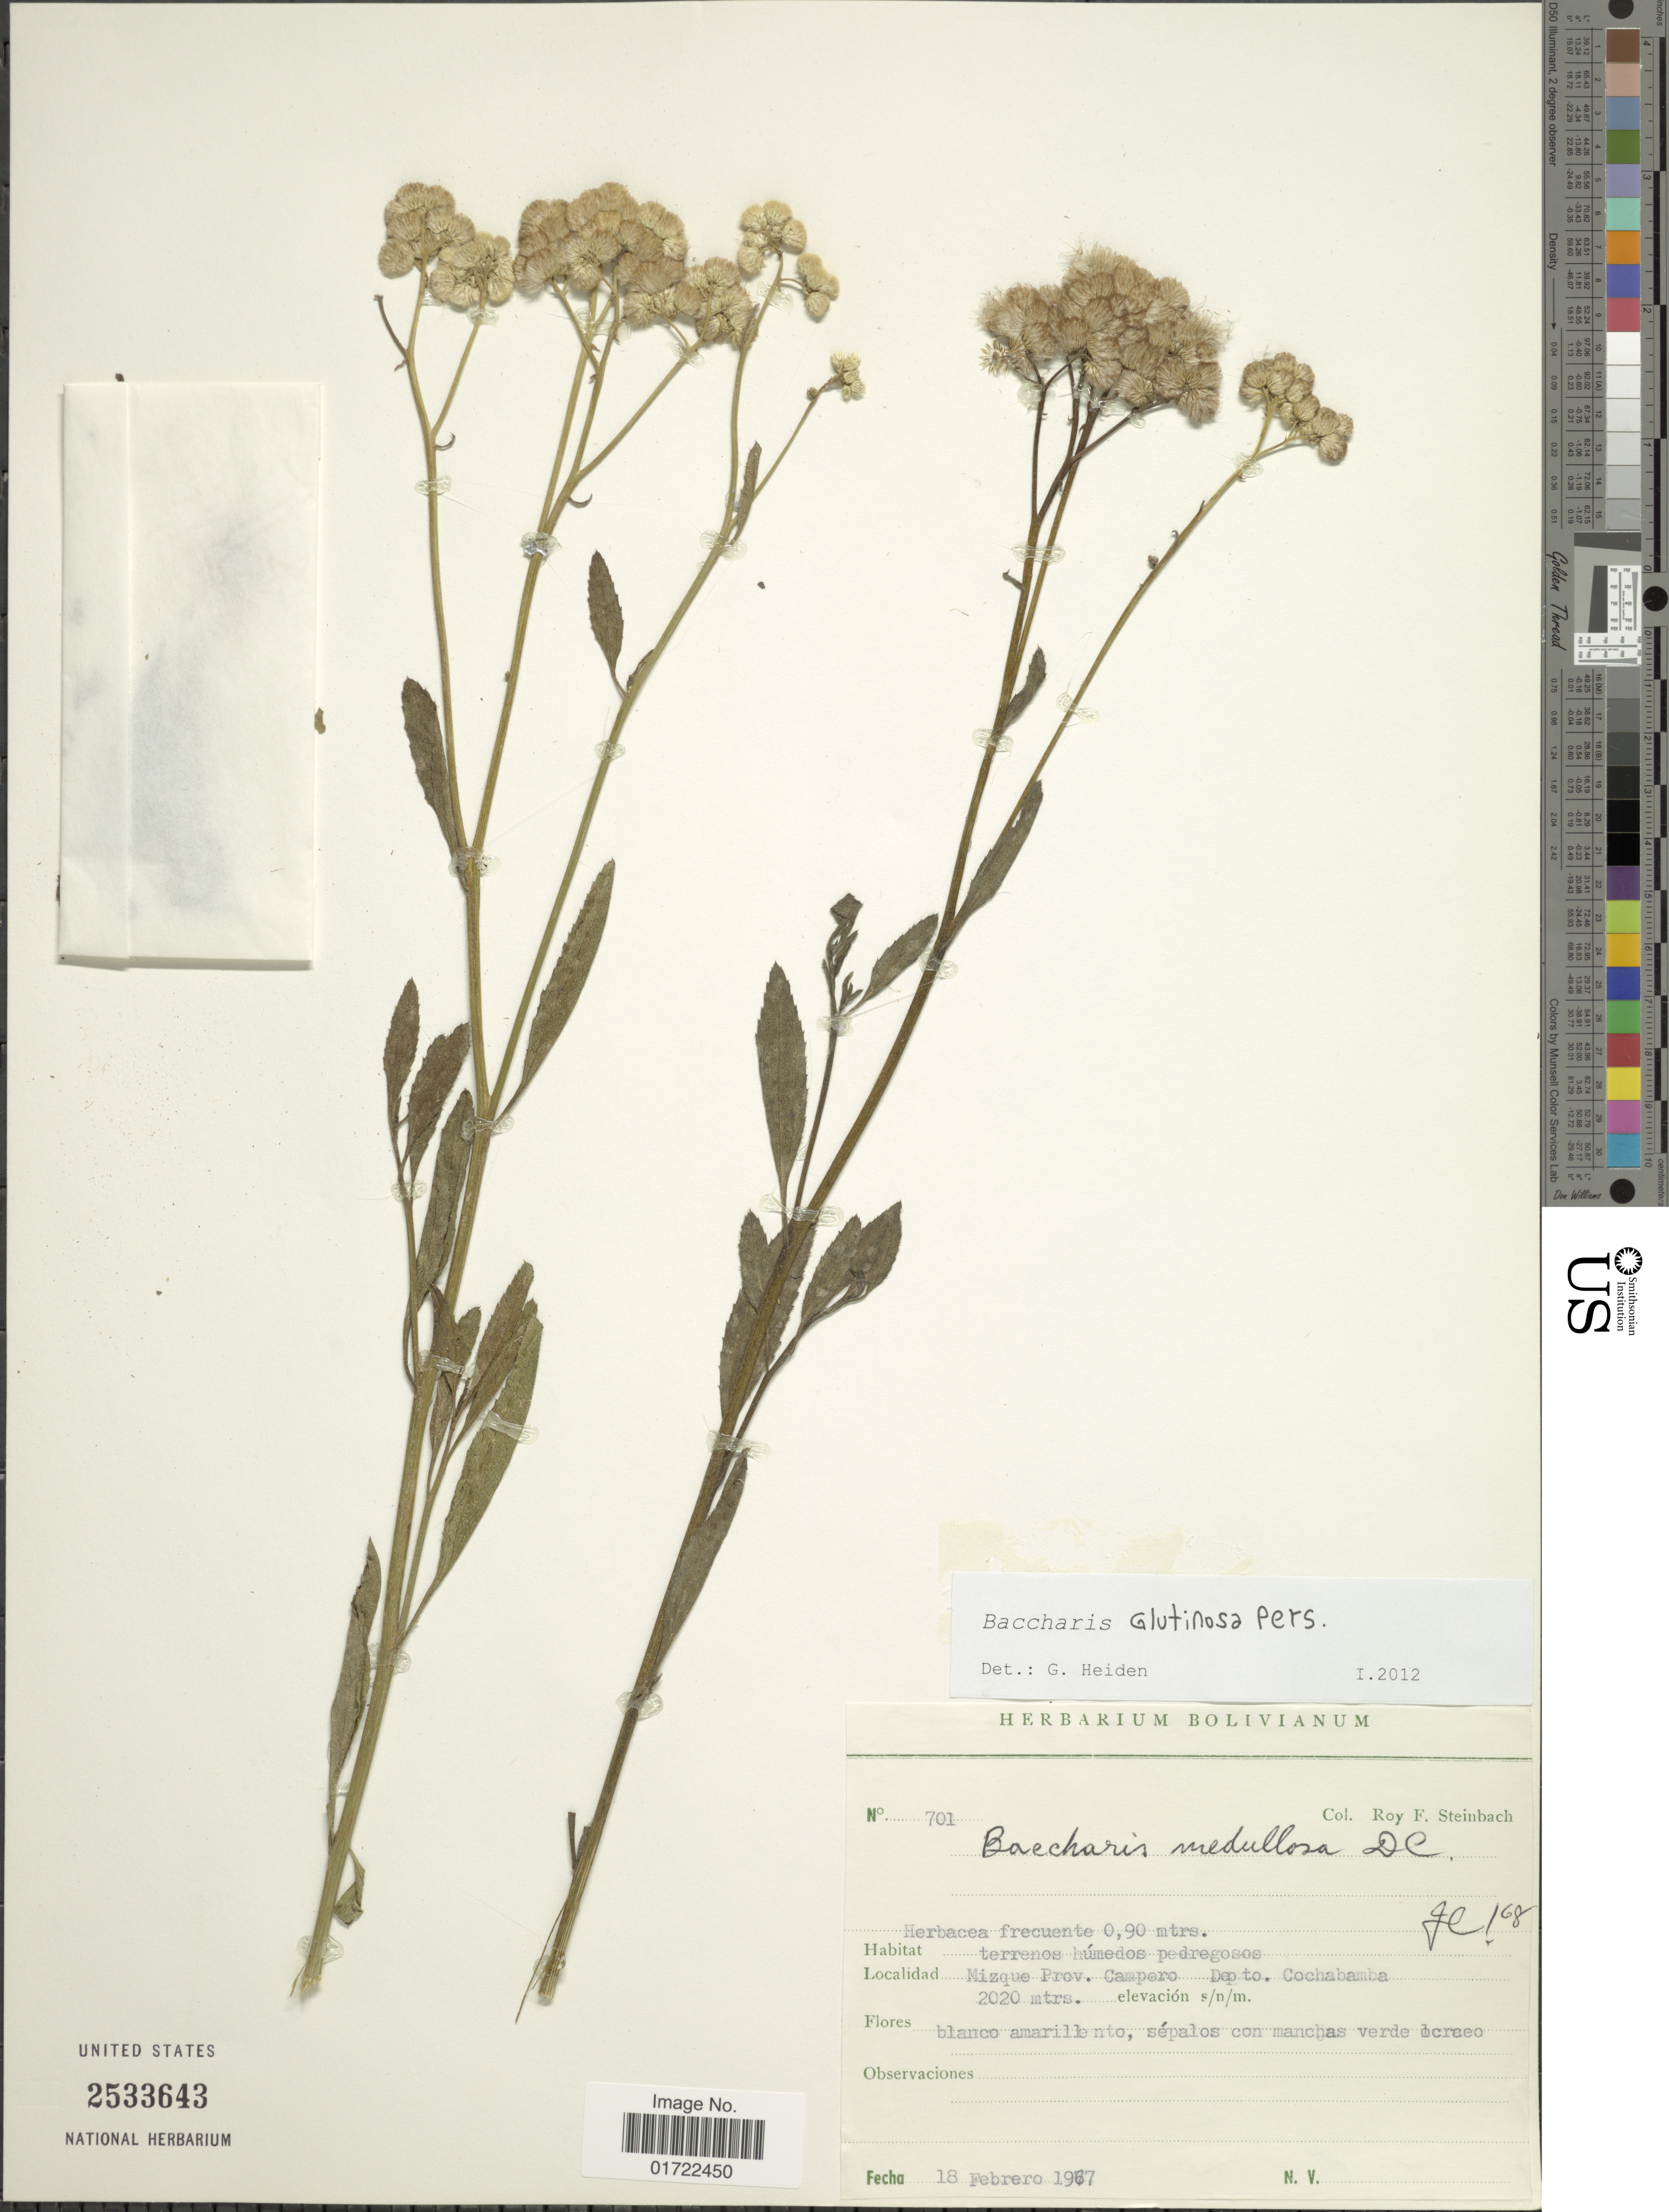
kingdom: Plantae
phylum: Tracheophyta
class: Magnoliopsida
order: Asterales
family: Asteraceae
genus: Baccharis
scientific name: Baccharis glutinosa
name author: Pers.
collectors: R. F. Steinbach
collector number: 701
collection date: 1987-02-18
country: Bolivia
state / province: Cochabamba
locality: Mizque Prov. Campero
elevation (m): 2020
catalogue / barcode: US 2533643